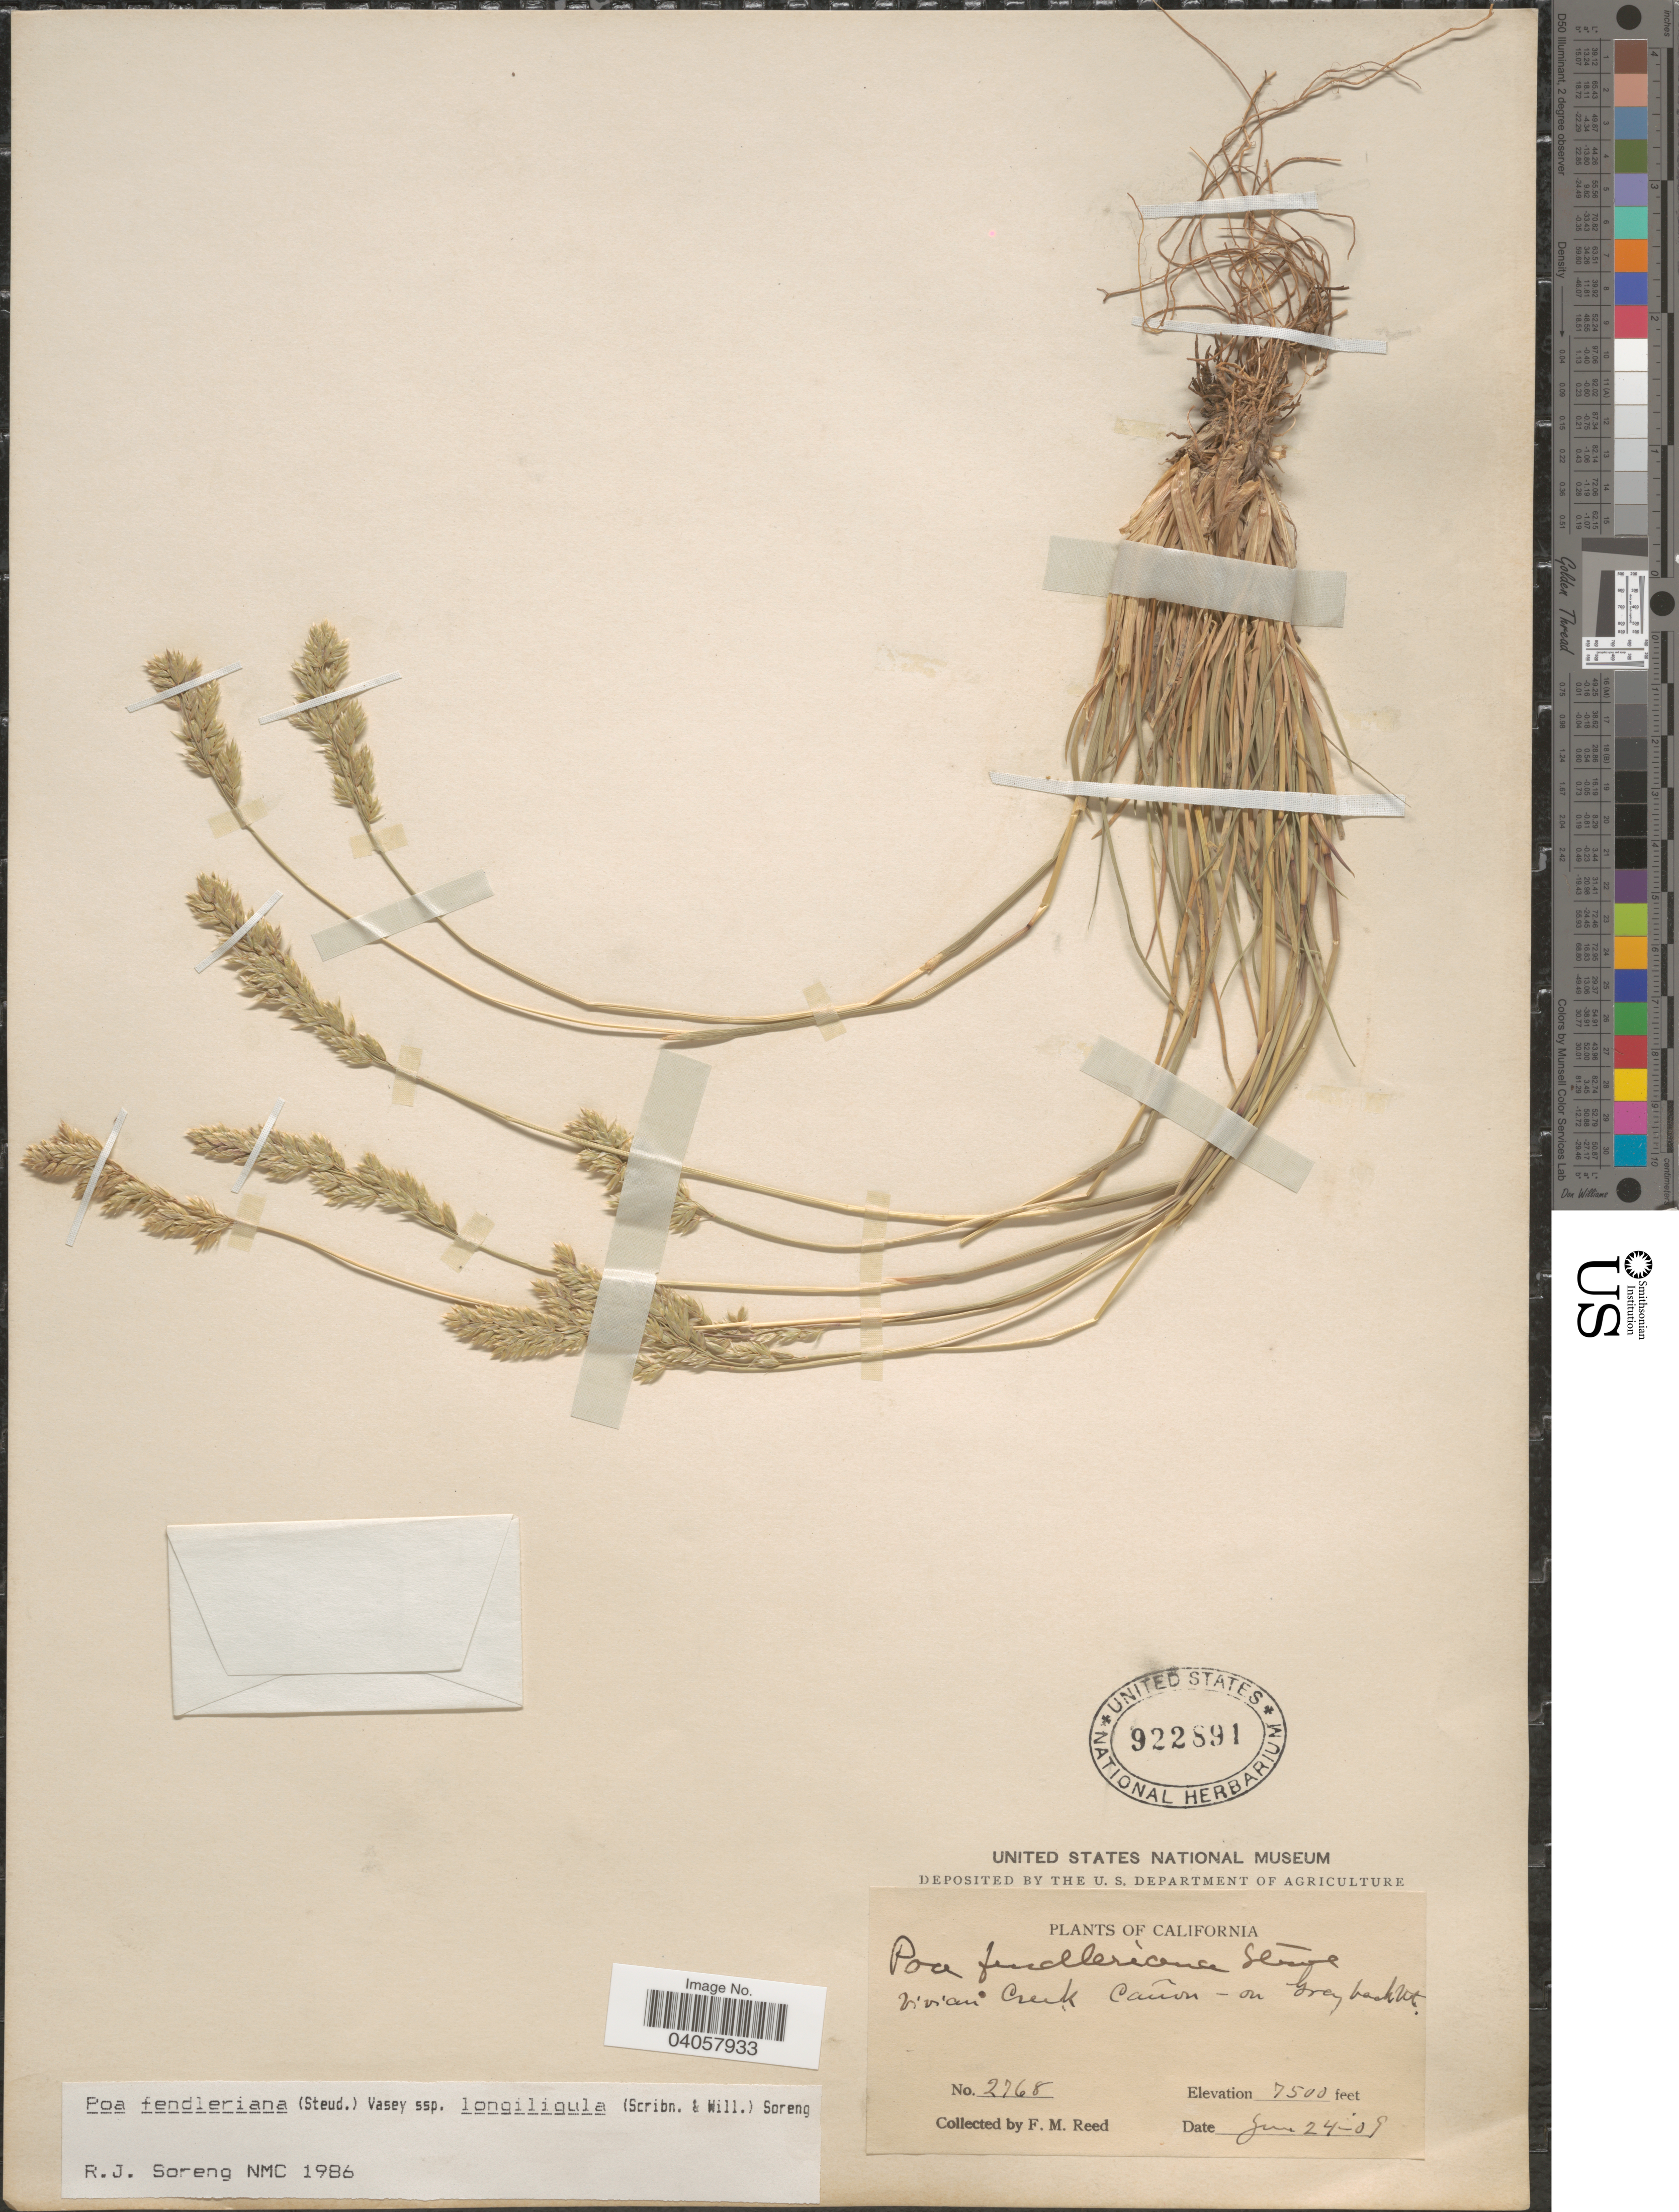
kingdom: Plantae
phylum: Tracheophyta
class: Liliopsida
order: Poales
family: Poaceae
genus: Poa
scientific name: Poa fendleriana subsp. longiligula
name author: (Scribn. & T.A. Williams) Soreng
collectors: F. Reed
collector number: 2768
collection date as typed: Transcribed d/m/y: 24/6/9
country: United States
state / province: California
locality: Vivian Creek Cañon - on Grey back Mt.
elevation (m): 2286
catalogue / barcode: US 922891